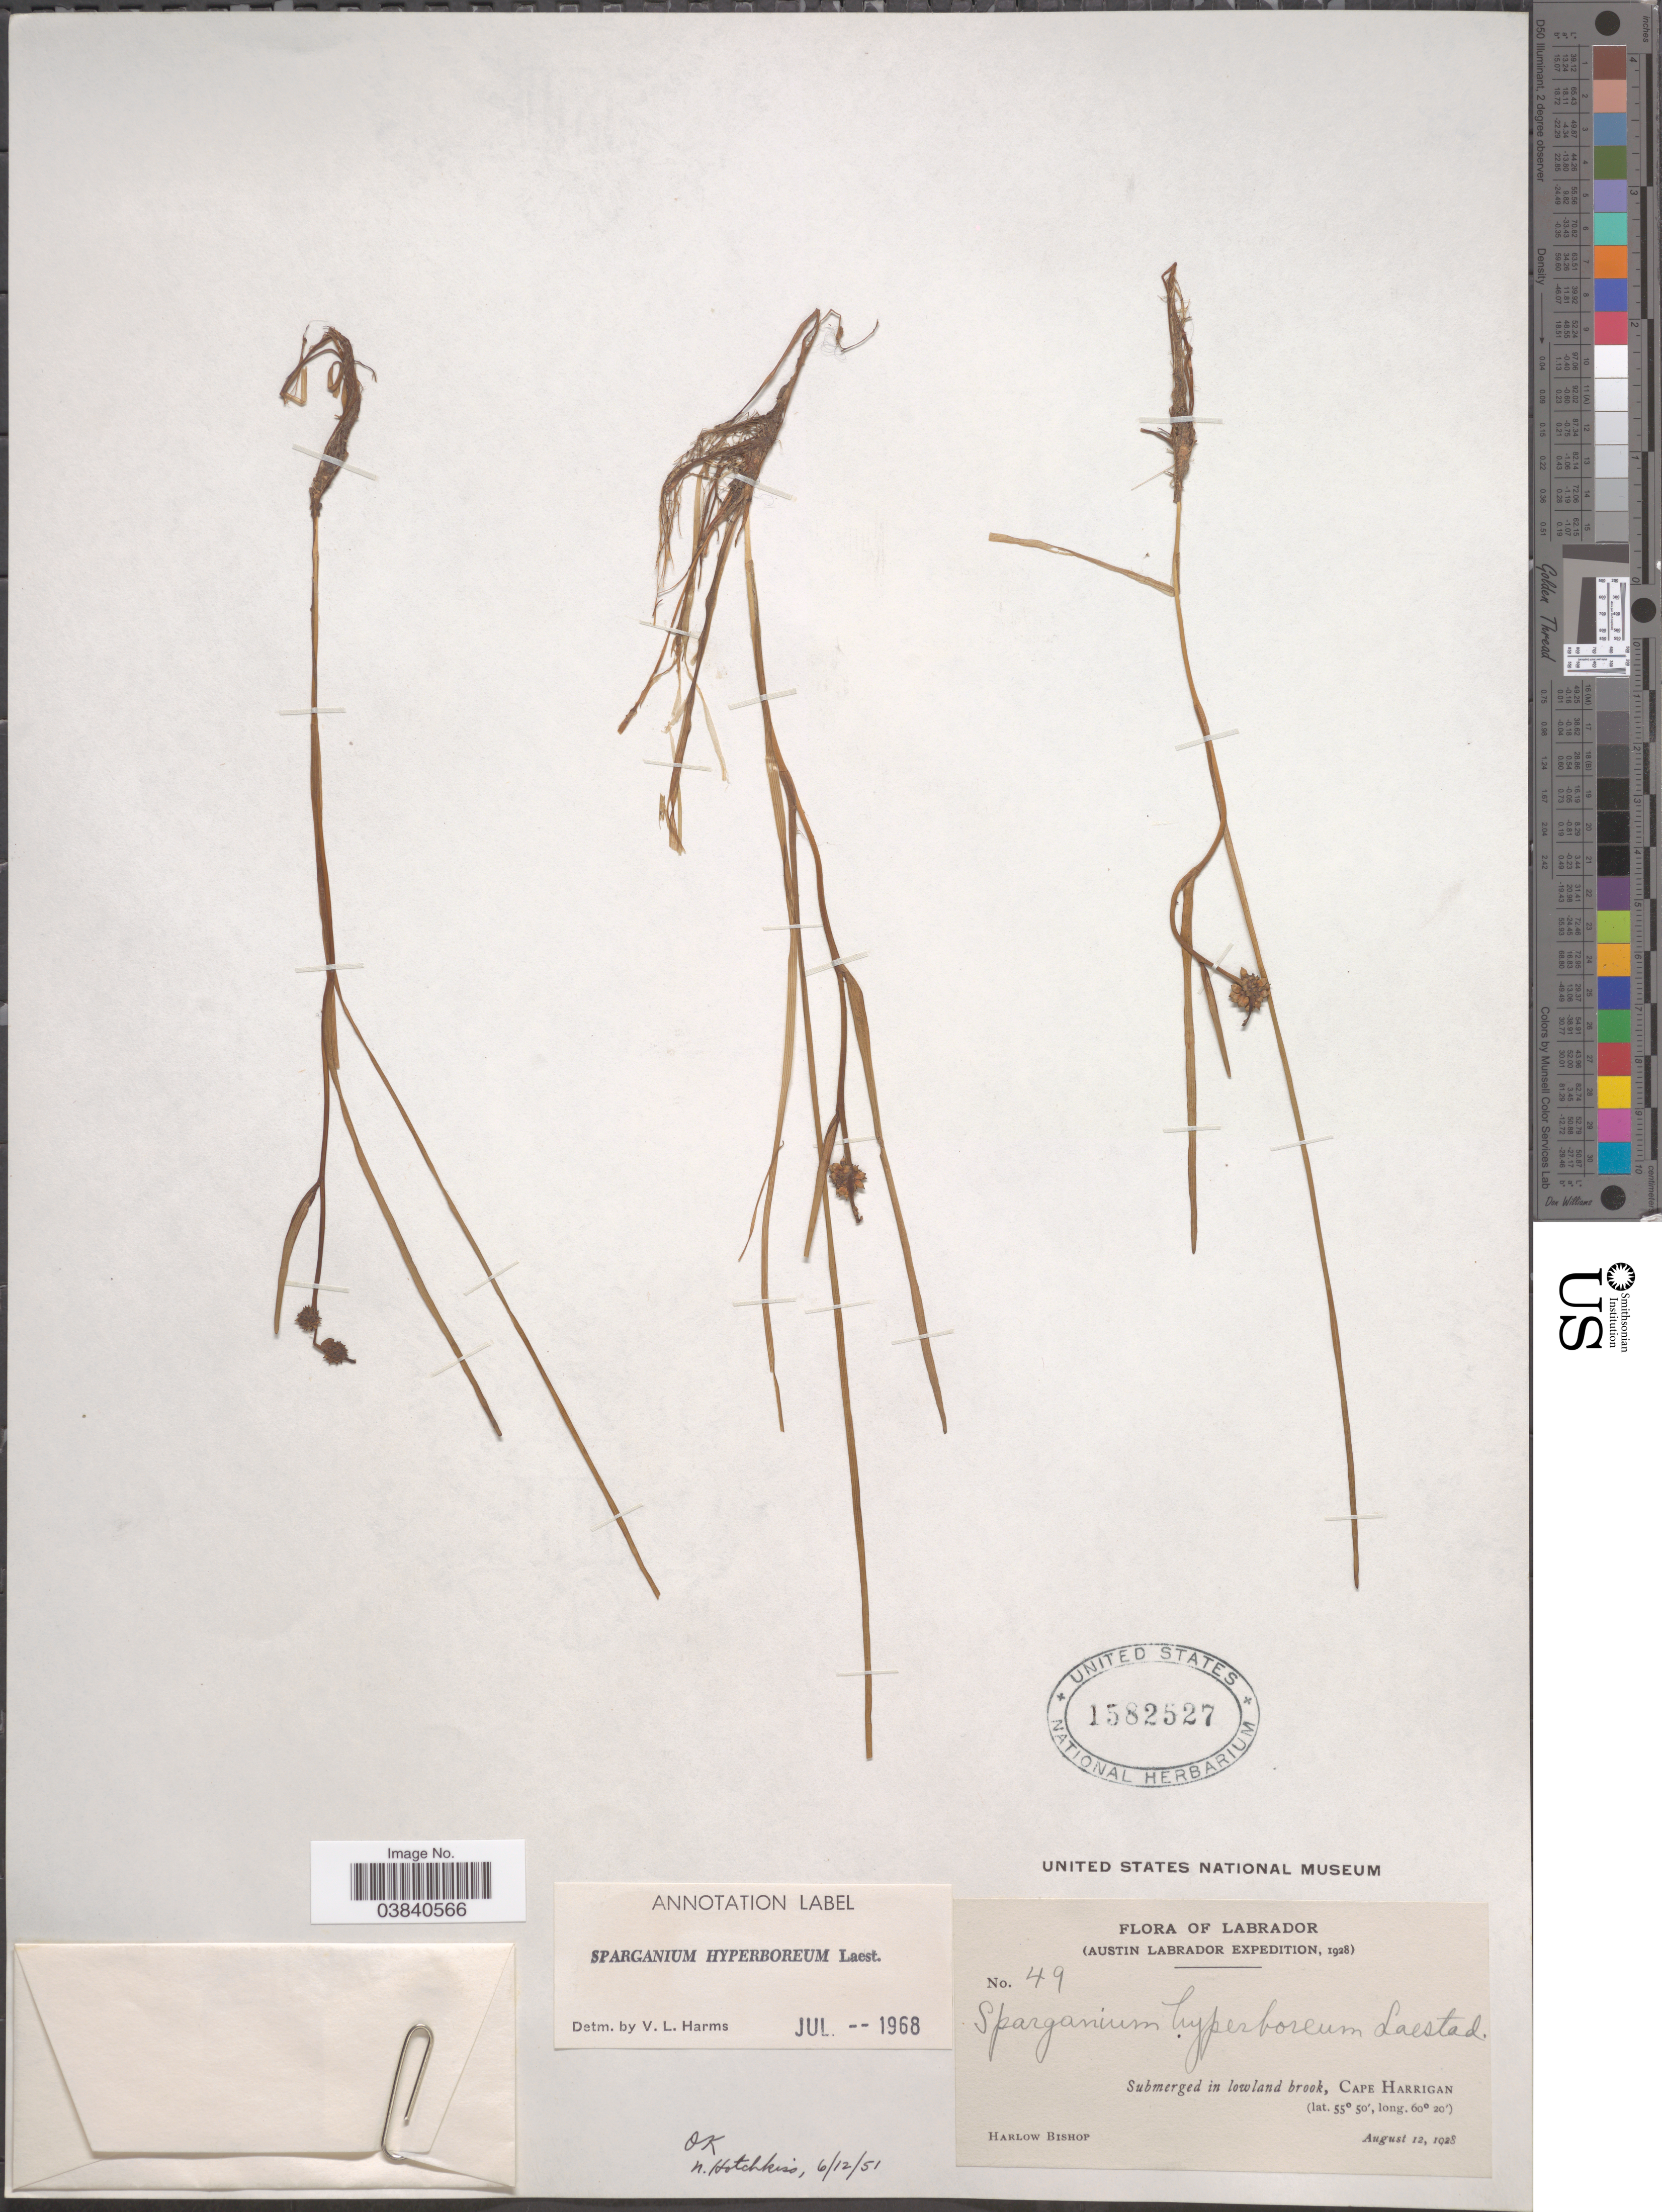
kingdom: Plantae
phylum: Tracheophyta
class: Liliopsida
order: Poales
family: Typhaceae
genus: Sparganium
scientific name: Sparganium hyperboreum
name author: Beurl. ex Laest.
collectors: H. Bishop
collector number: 49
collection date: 1928-08-12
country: Canada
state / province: Newfoundland and Labrador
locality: Labrador. (Austin Labrador). Submerged in lowland brook, Cape Harrigan.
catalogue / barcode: US 1582527